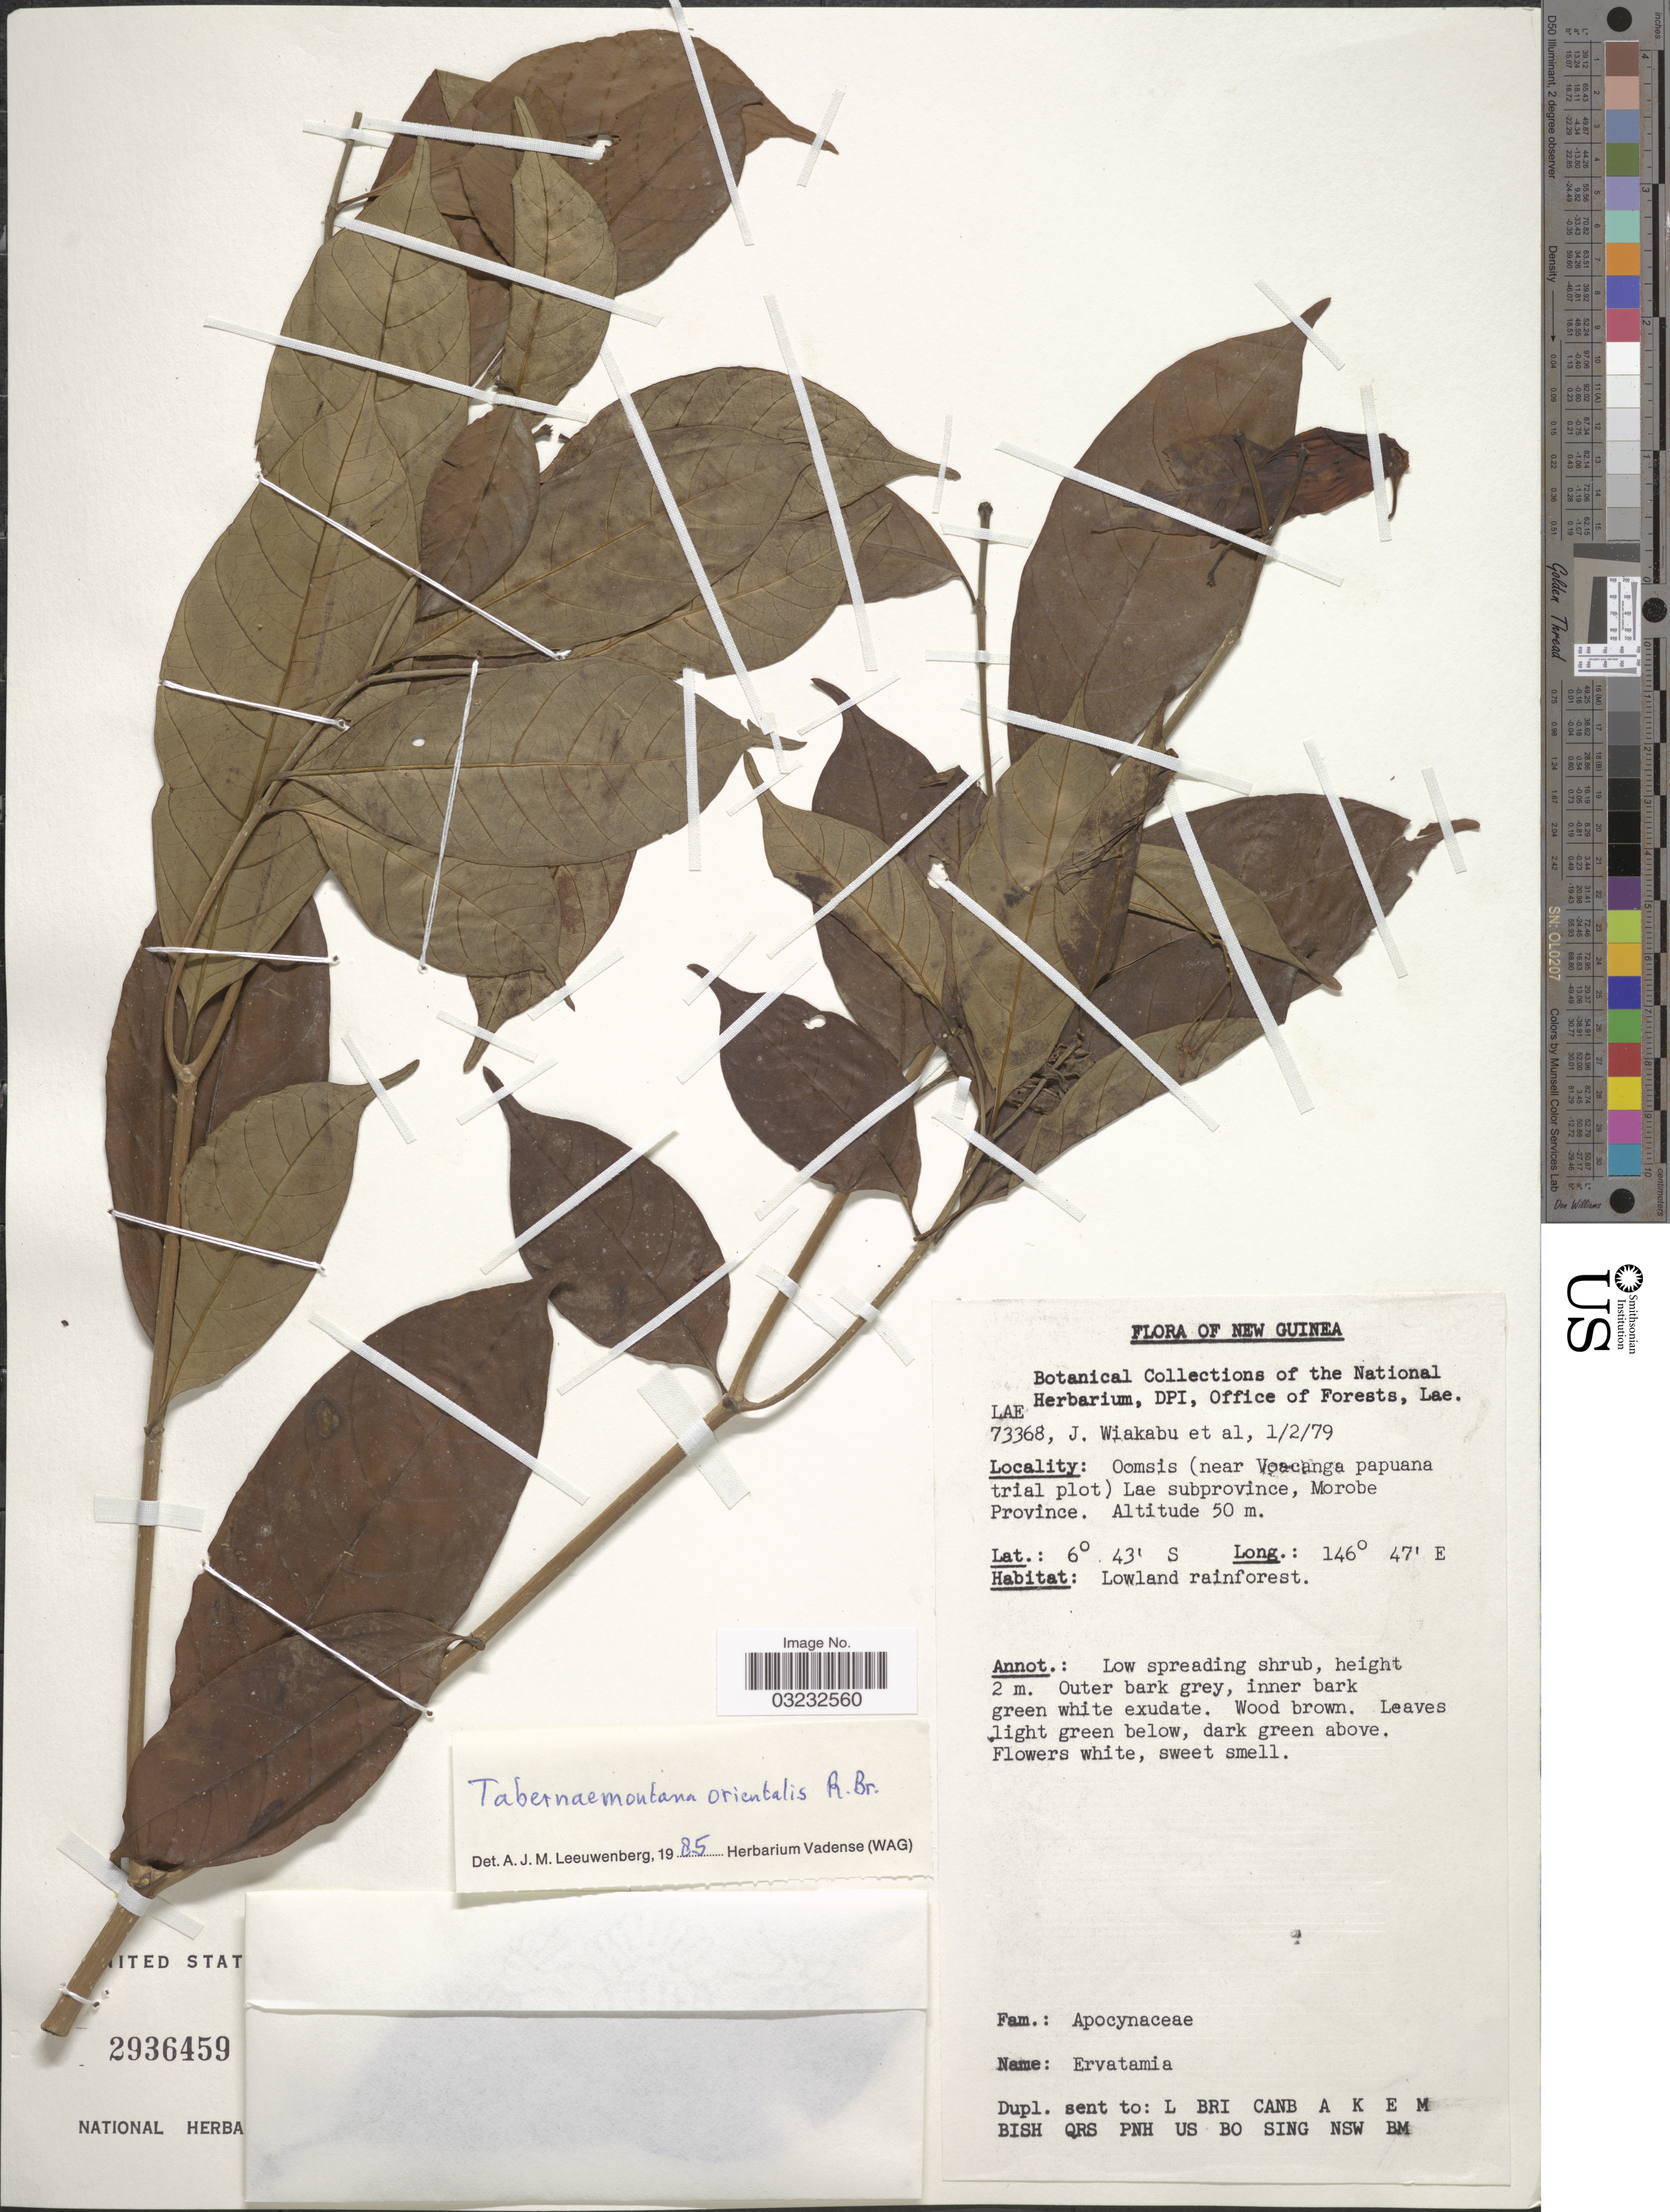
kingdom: Plantae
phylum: Tracheophyta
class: Magnoliopsida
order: Gentianales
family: Apocynaceae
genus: Tabernaemontana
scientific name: Tabernaemontana pandacaqui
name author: Poir.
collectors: J. Wiakabu & et al.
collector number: LAE73368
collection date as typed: Transcribed d/m/y: 1/2/79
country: Papua New Guinea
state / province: Morobe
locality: New Guinea, Oomsis (near Voacanga papuana trial plot) Lae subprovince, Morobe Province.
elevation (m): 50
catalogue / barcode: US 2936459